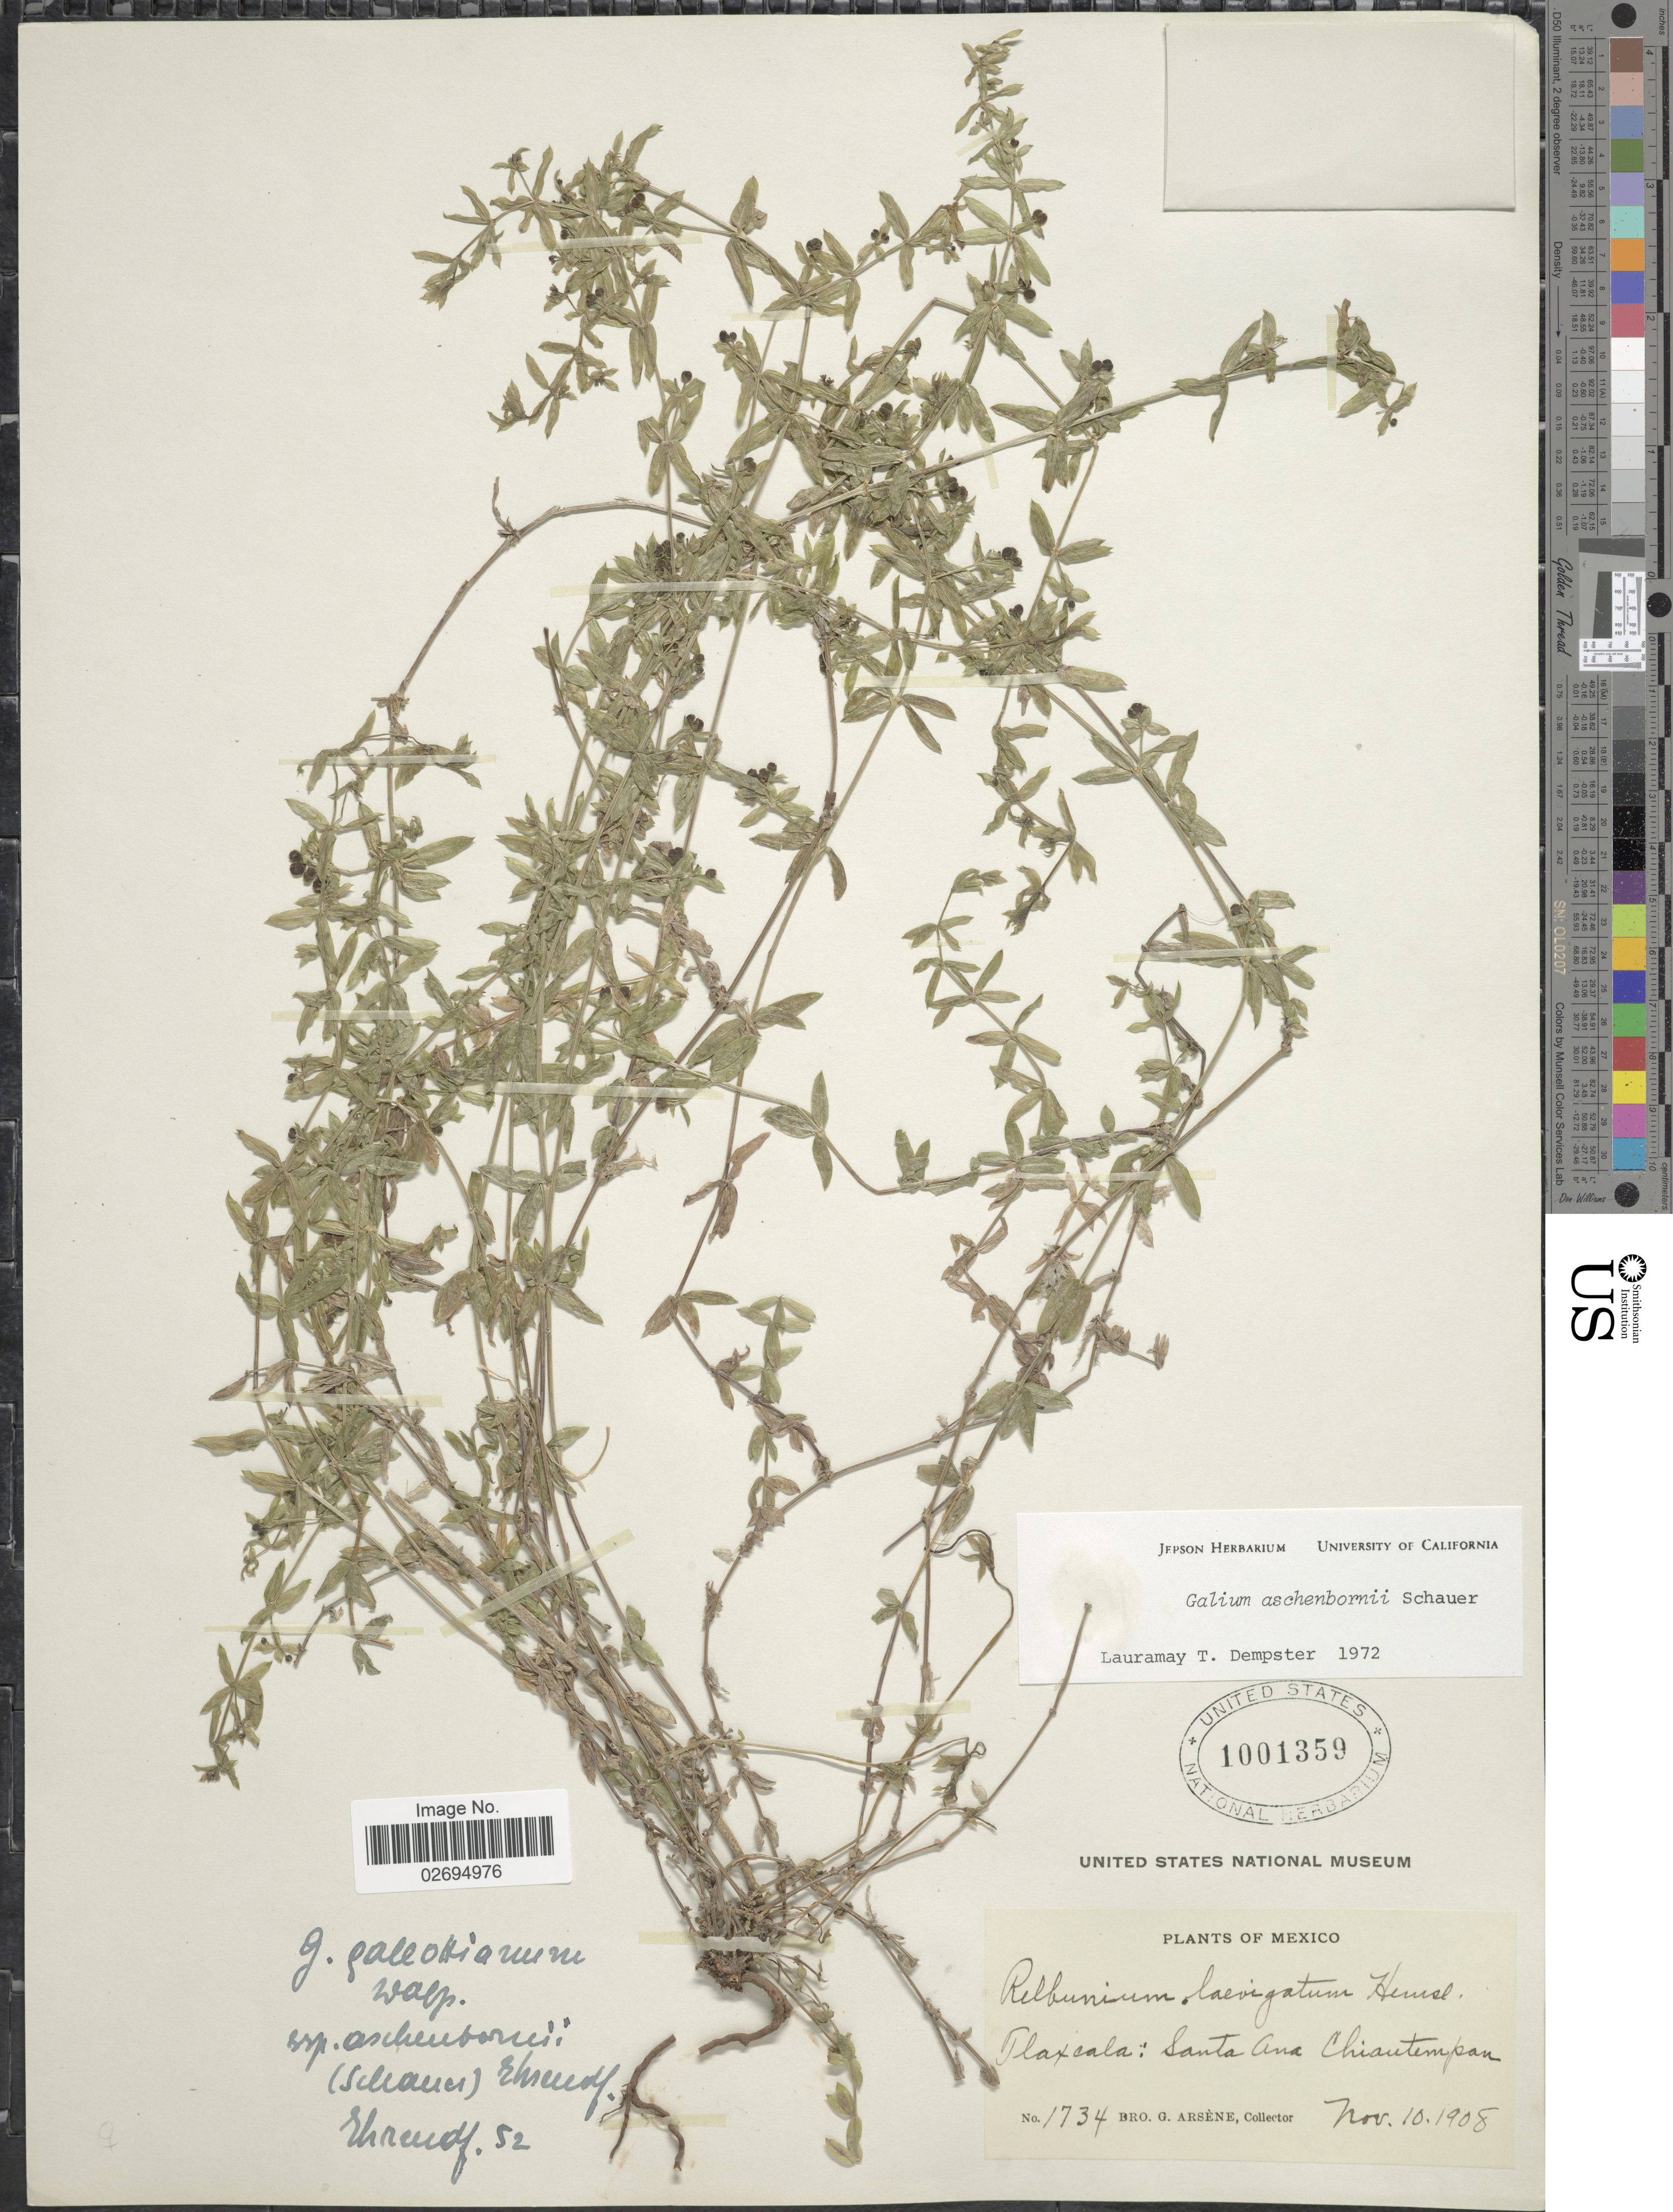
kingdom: Plantae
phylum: Tracheophyta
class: Magnoliopsida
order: Gentianales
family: Rubiaceae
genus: Galium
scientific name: Galium aschenbornii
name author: Schauer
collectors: Bro. G. Arsène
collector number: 1734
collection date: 1908-11-10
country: Mexico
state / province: Tlaxcala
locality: Santa Ana Chiantempan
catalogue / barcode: US 1001359